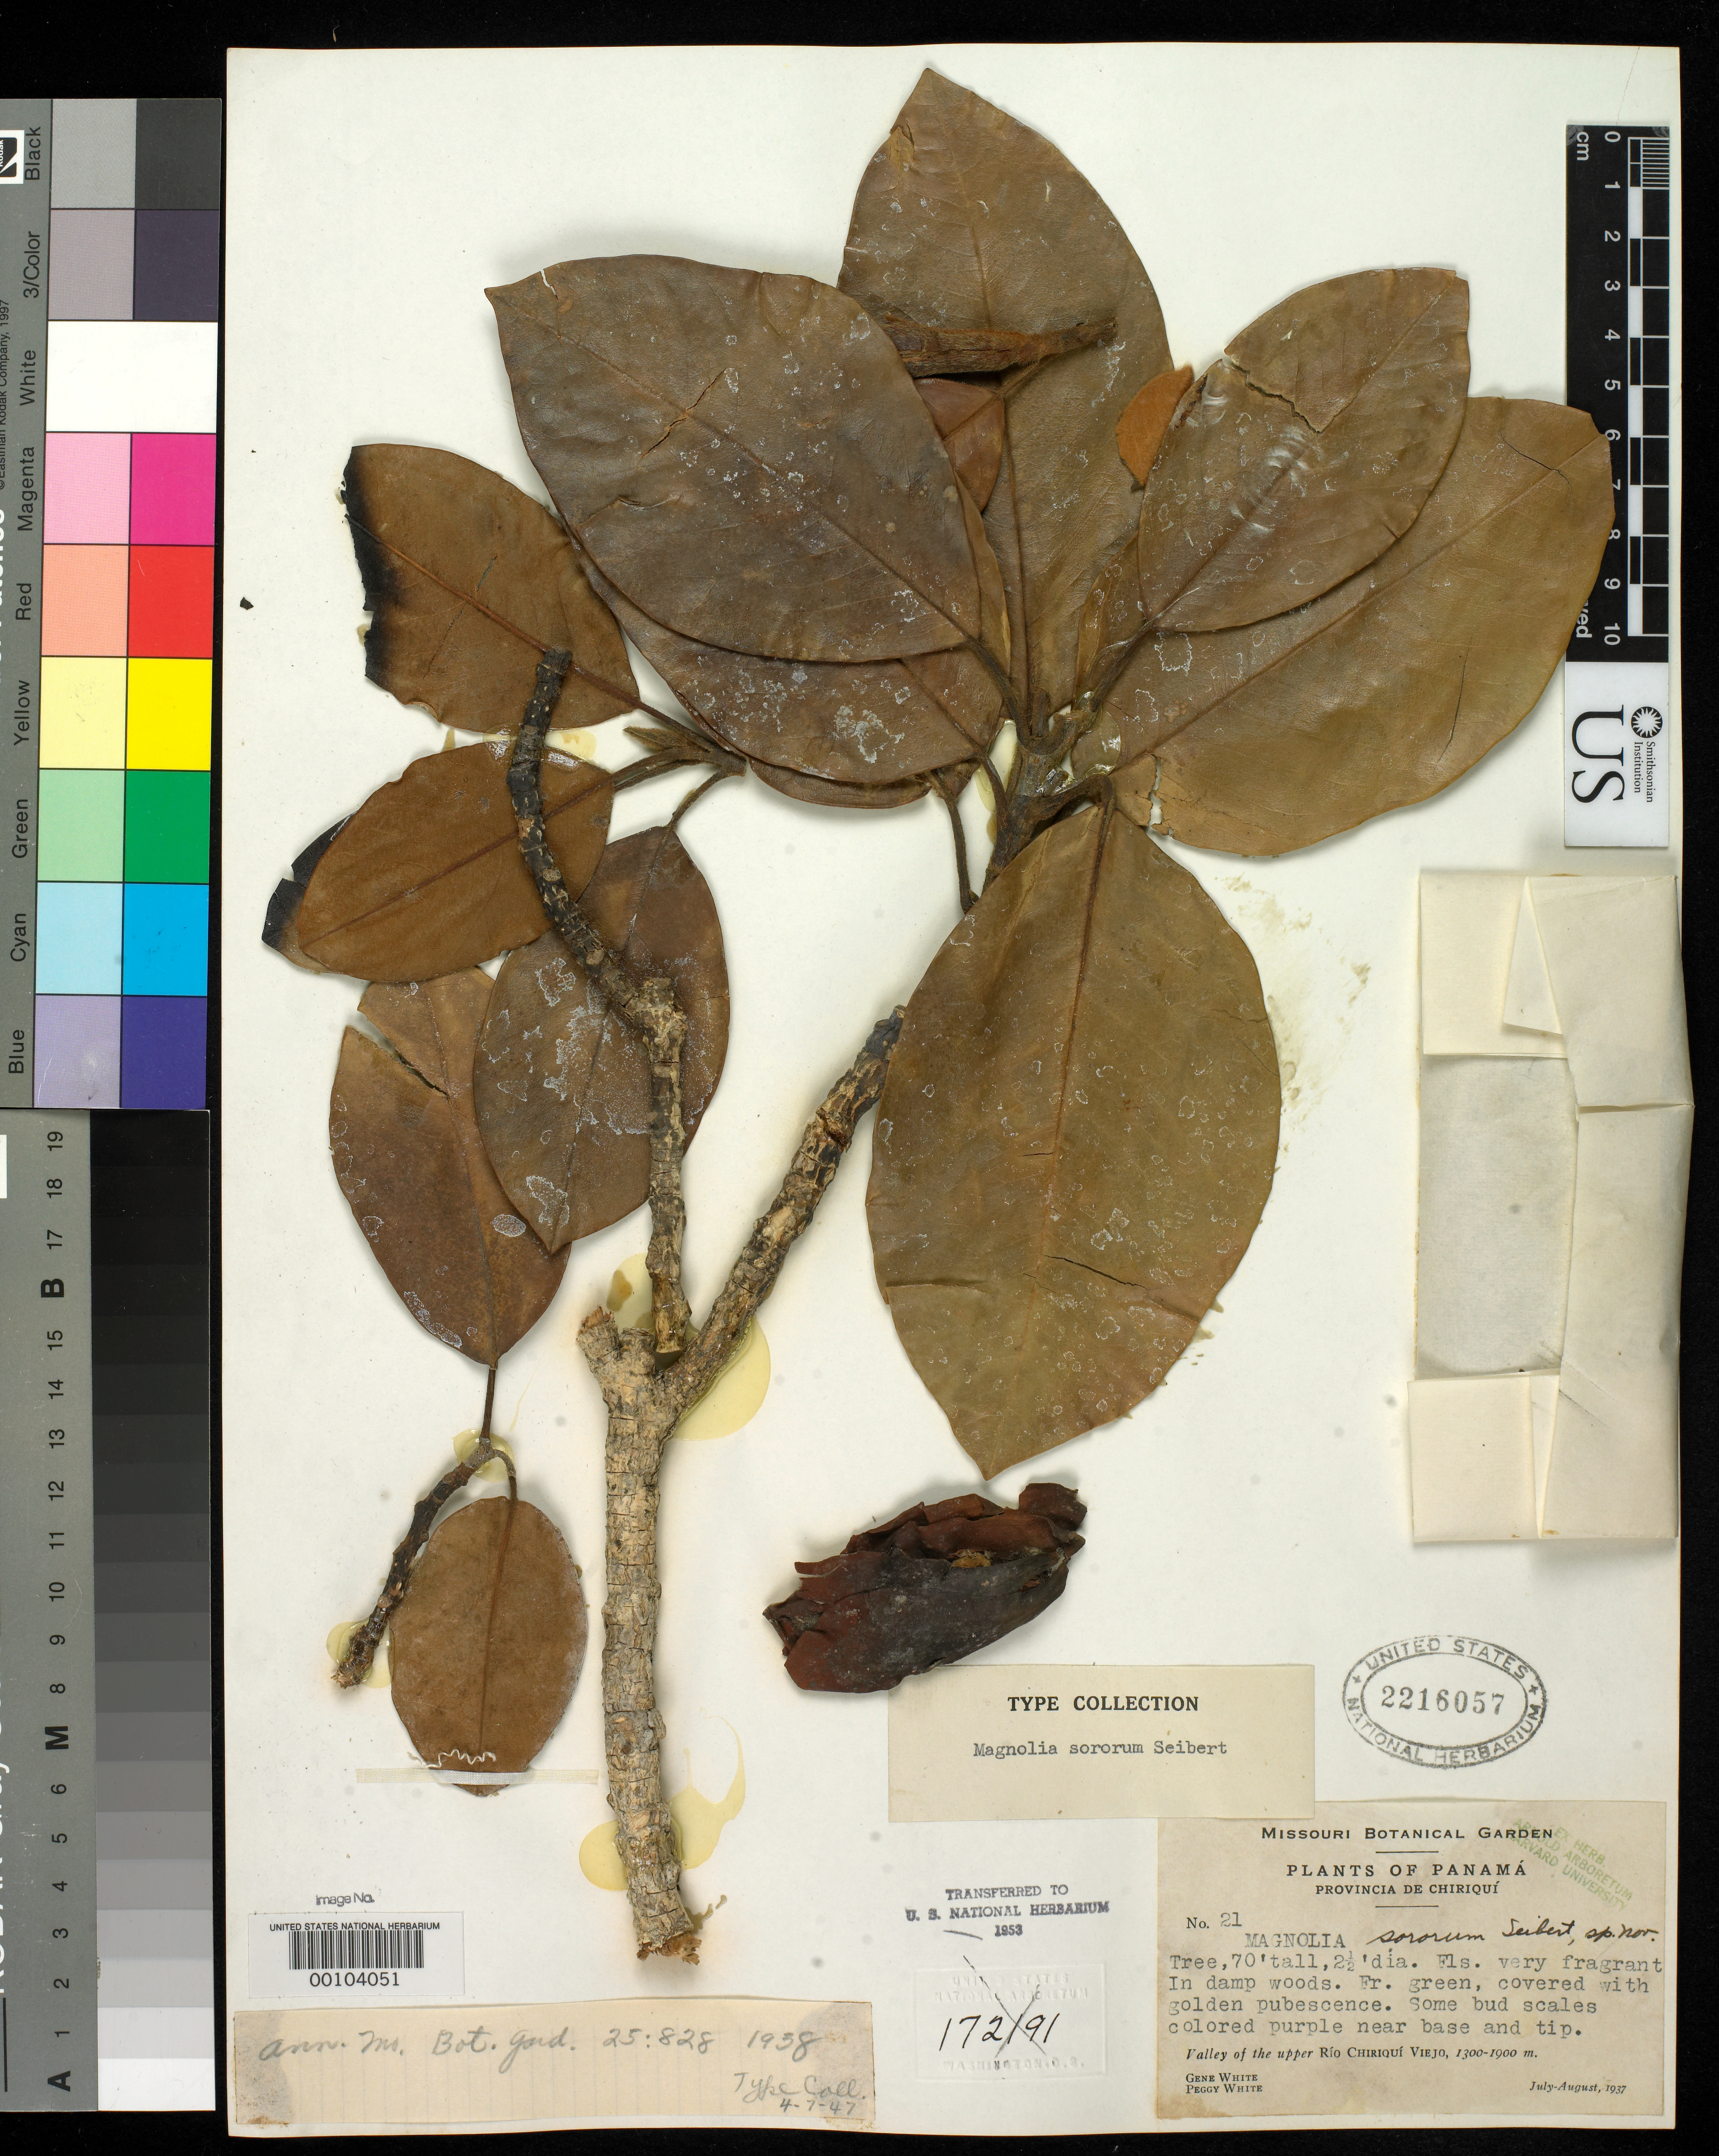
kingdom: Plantae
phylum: Tracheophyta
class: Magnoliopsida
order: Magnoliales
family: Magnoliaceae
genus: Magnolia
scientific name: Magnolia sororum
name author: Seibert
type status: Isotype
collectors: G. White & P. White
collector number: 21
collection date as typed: Jul 1937 to -- Aug 1937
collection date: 1937-07/1937-08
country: Panama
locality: NW of Boquete towards Parque Nacional Volcan Baru.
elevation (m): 1800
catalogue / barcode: US 2216057